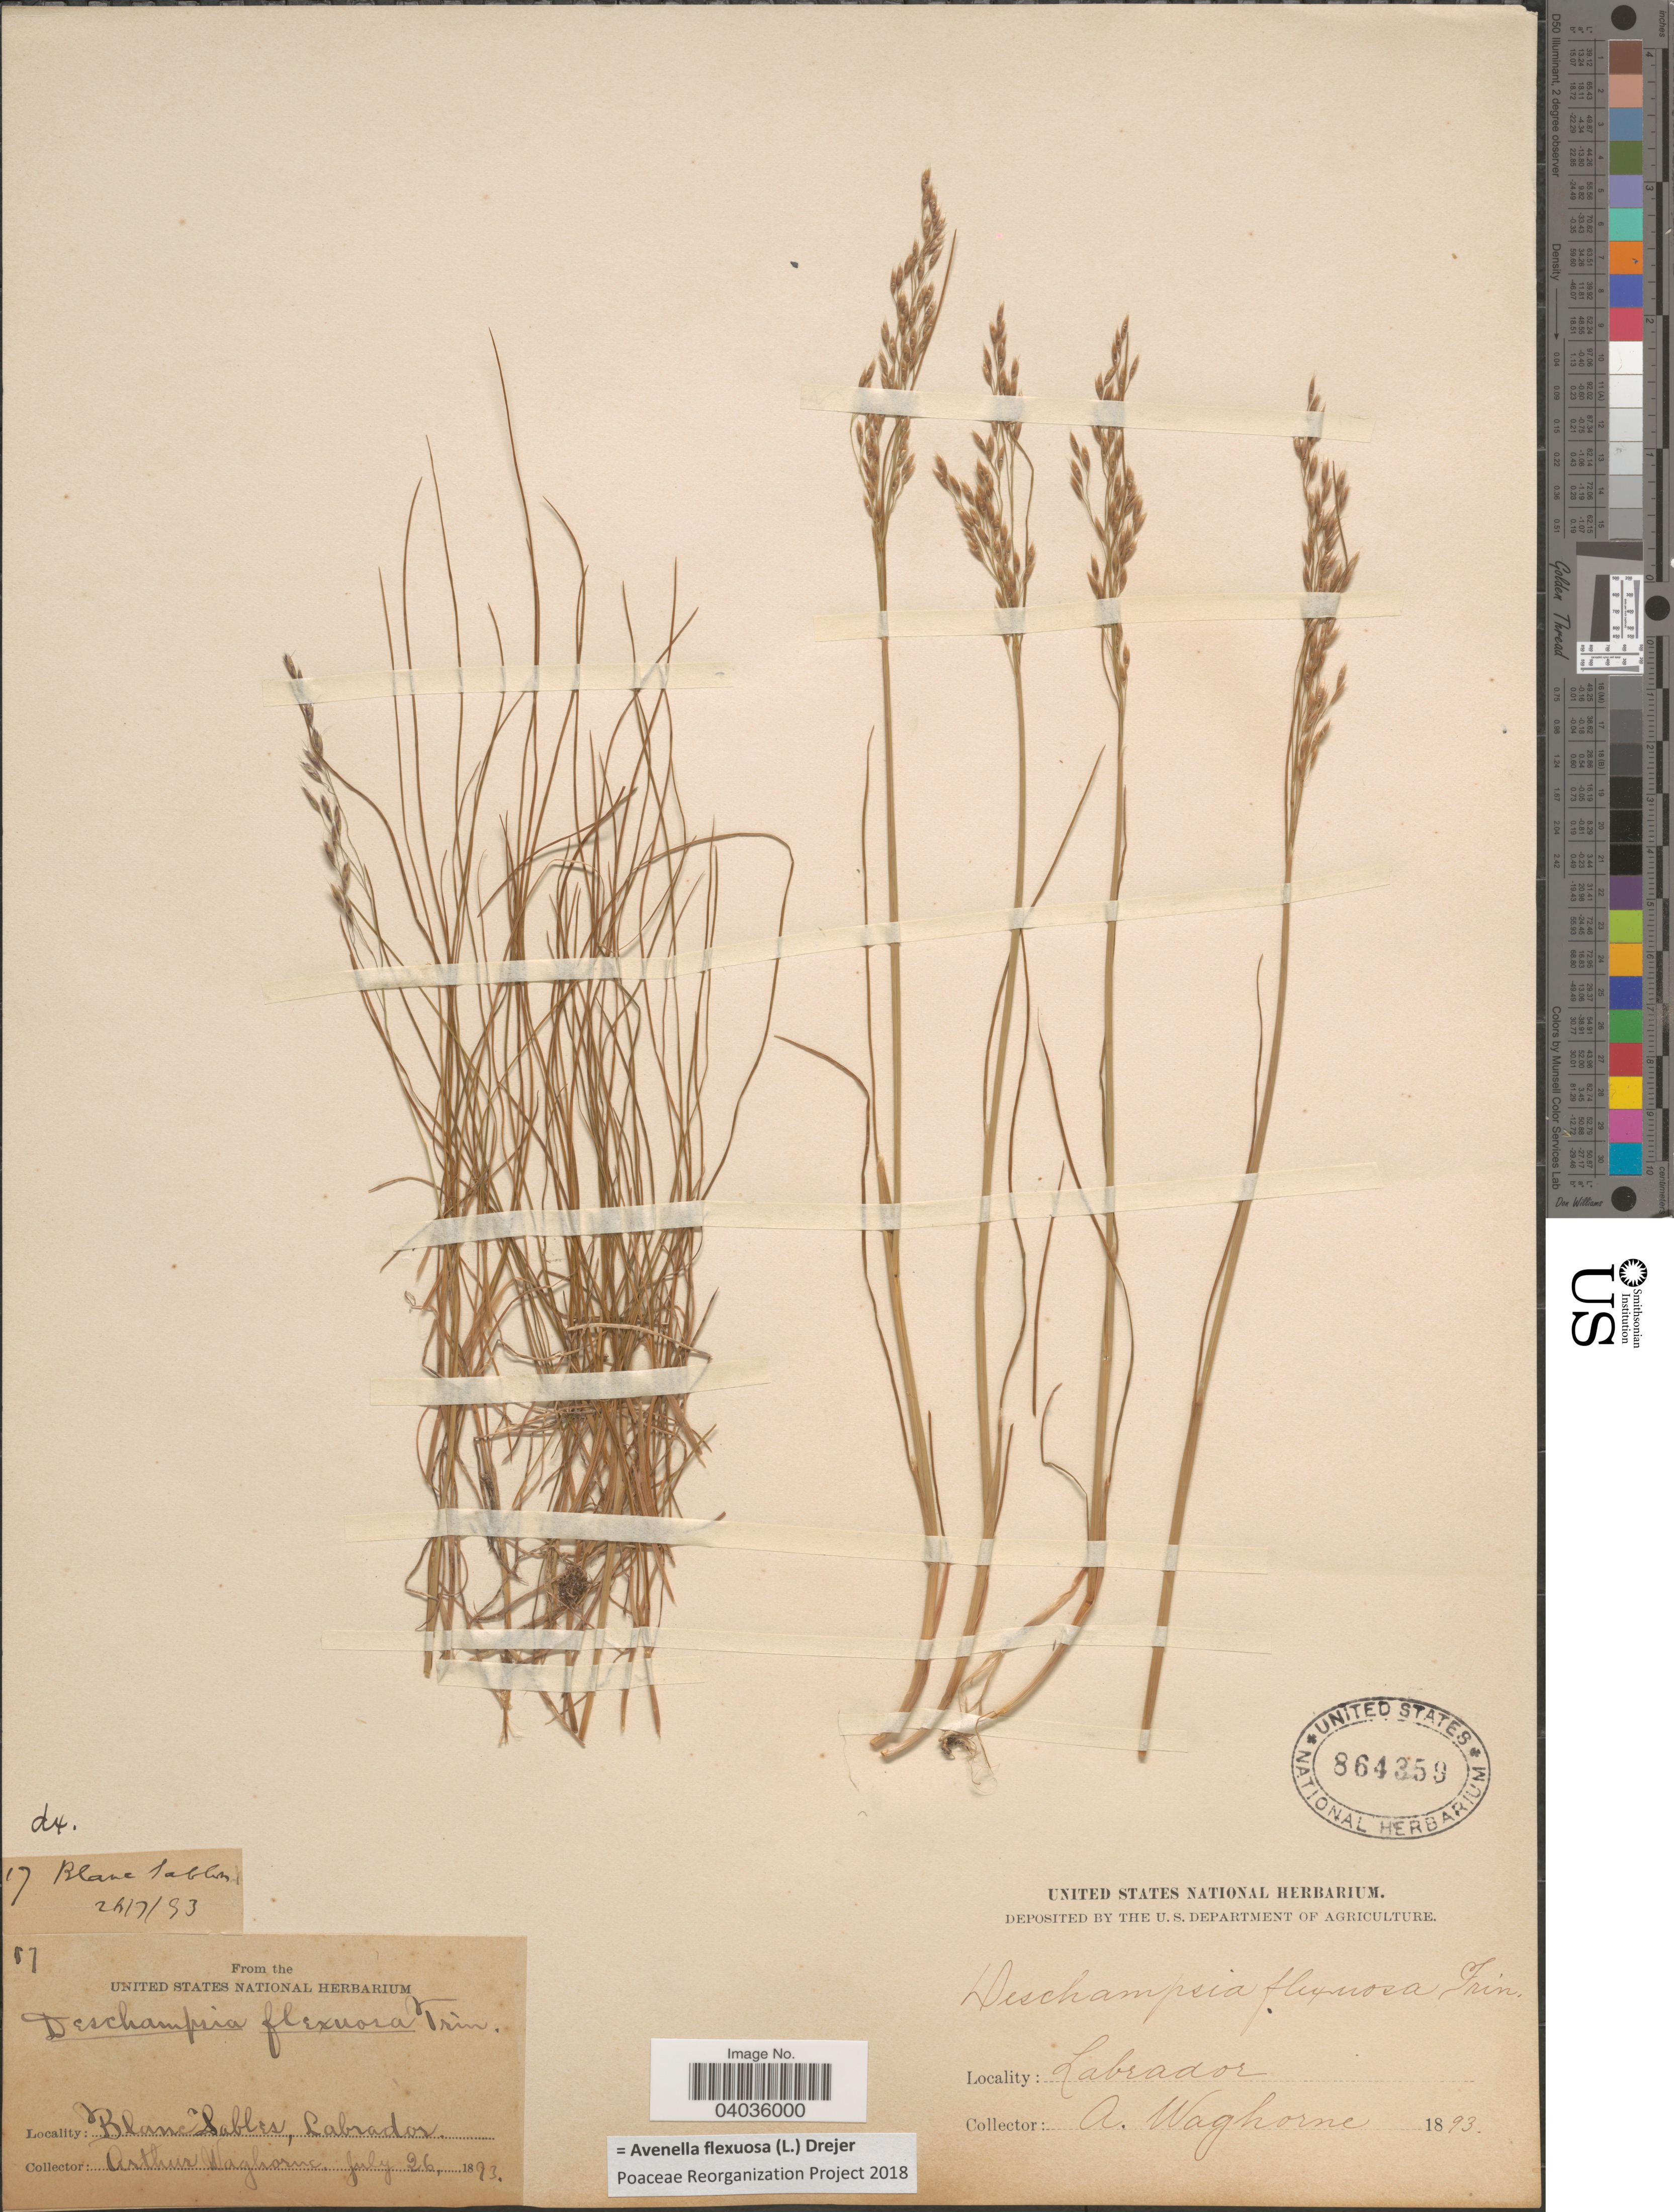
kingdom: Plantae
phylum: Tracheophyta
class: Liliopsida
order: Poales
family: Poaceae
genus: Avenella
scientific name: Avenella flexuosa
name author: (L.) Drejer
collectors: A. Waghorne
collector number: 17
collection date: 1893-07-26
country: Canada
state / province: Newfoundland and Labrador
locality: Blanc Lobles, Labrador.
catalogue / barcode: US 864359